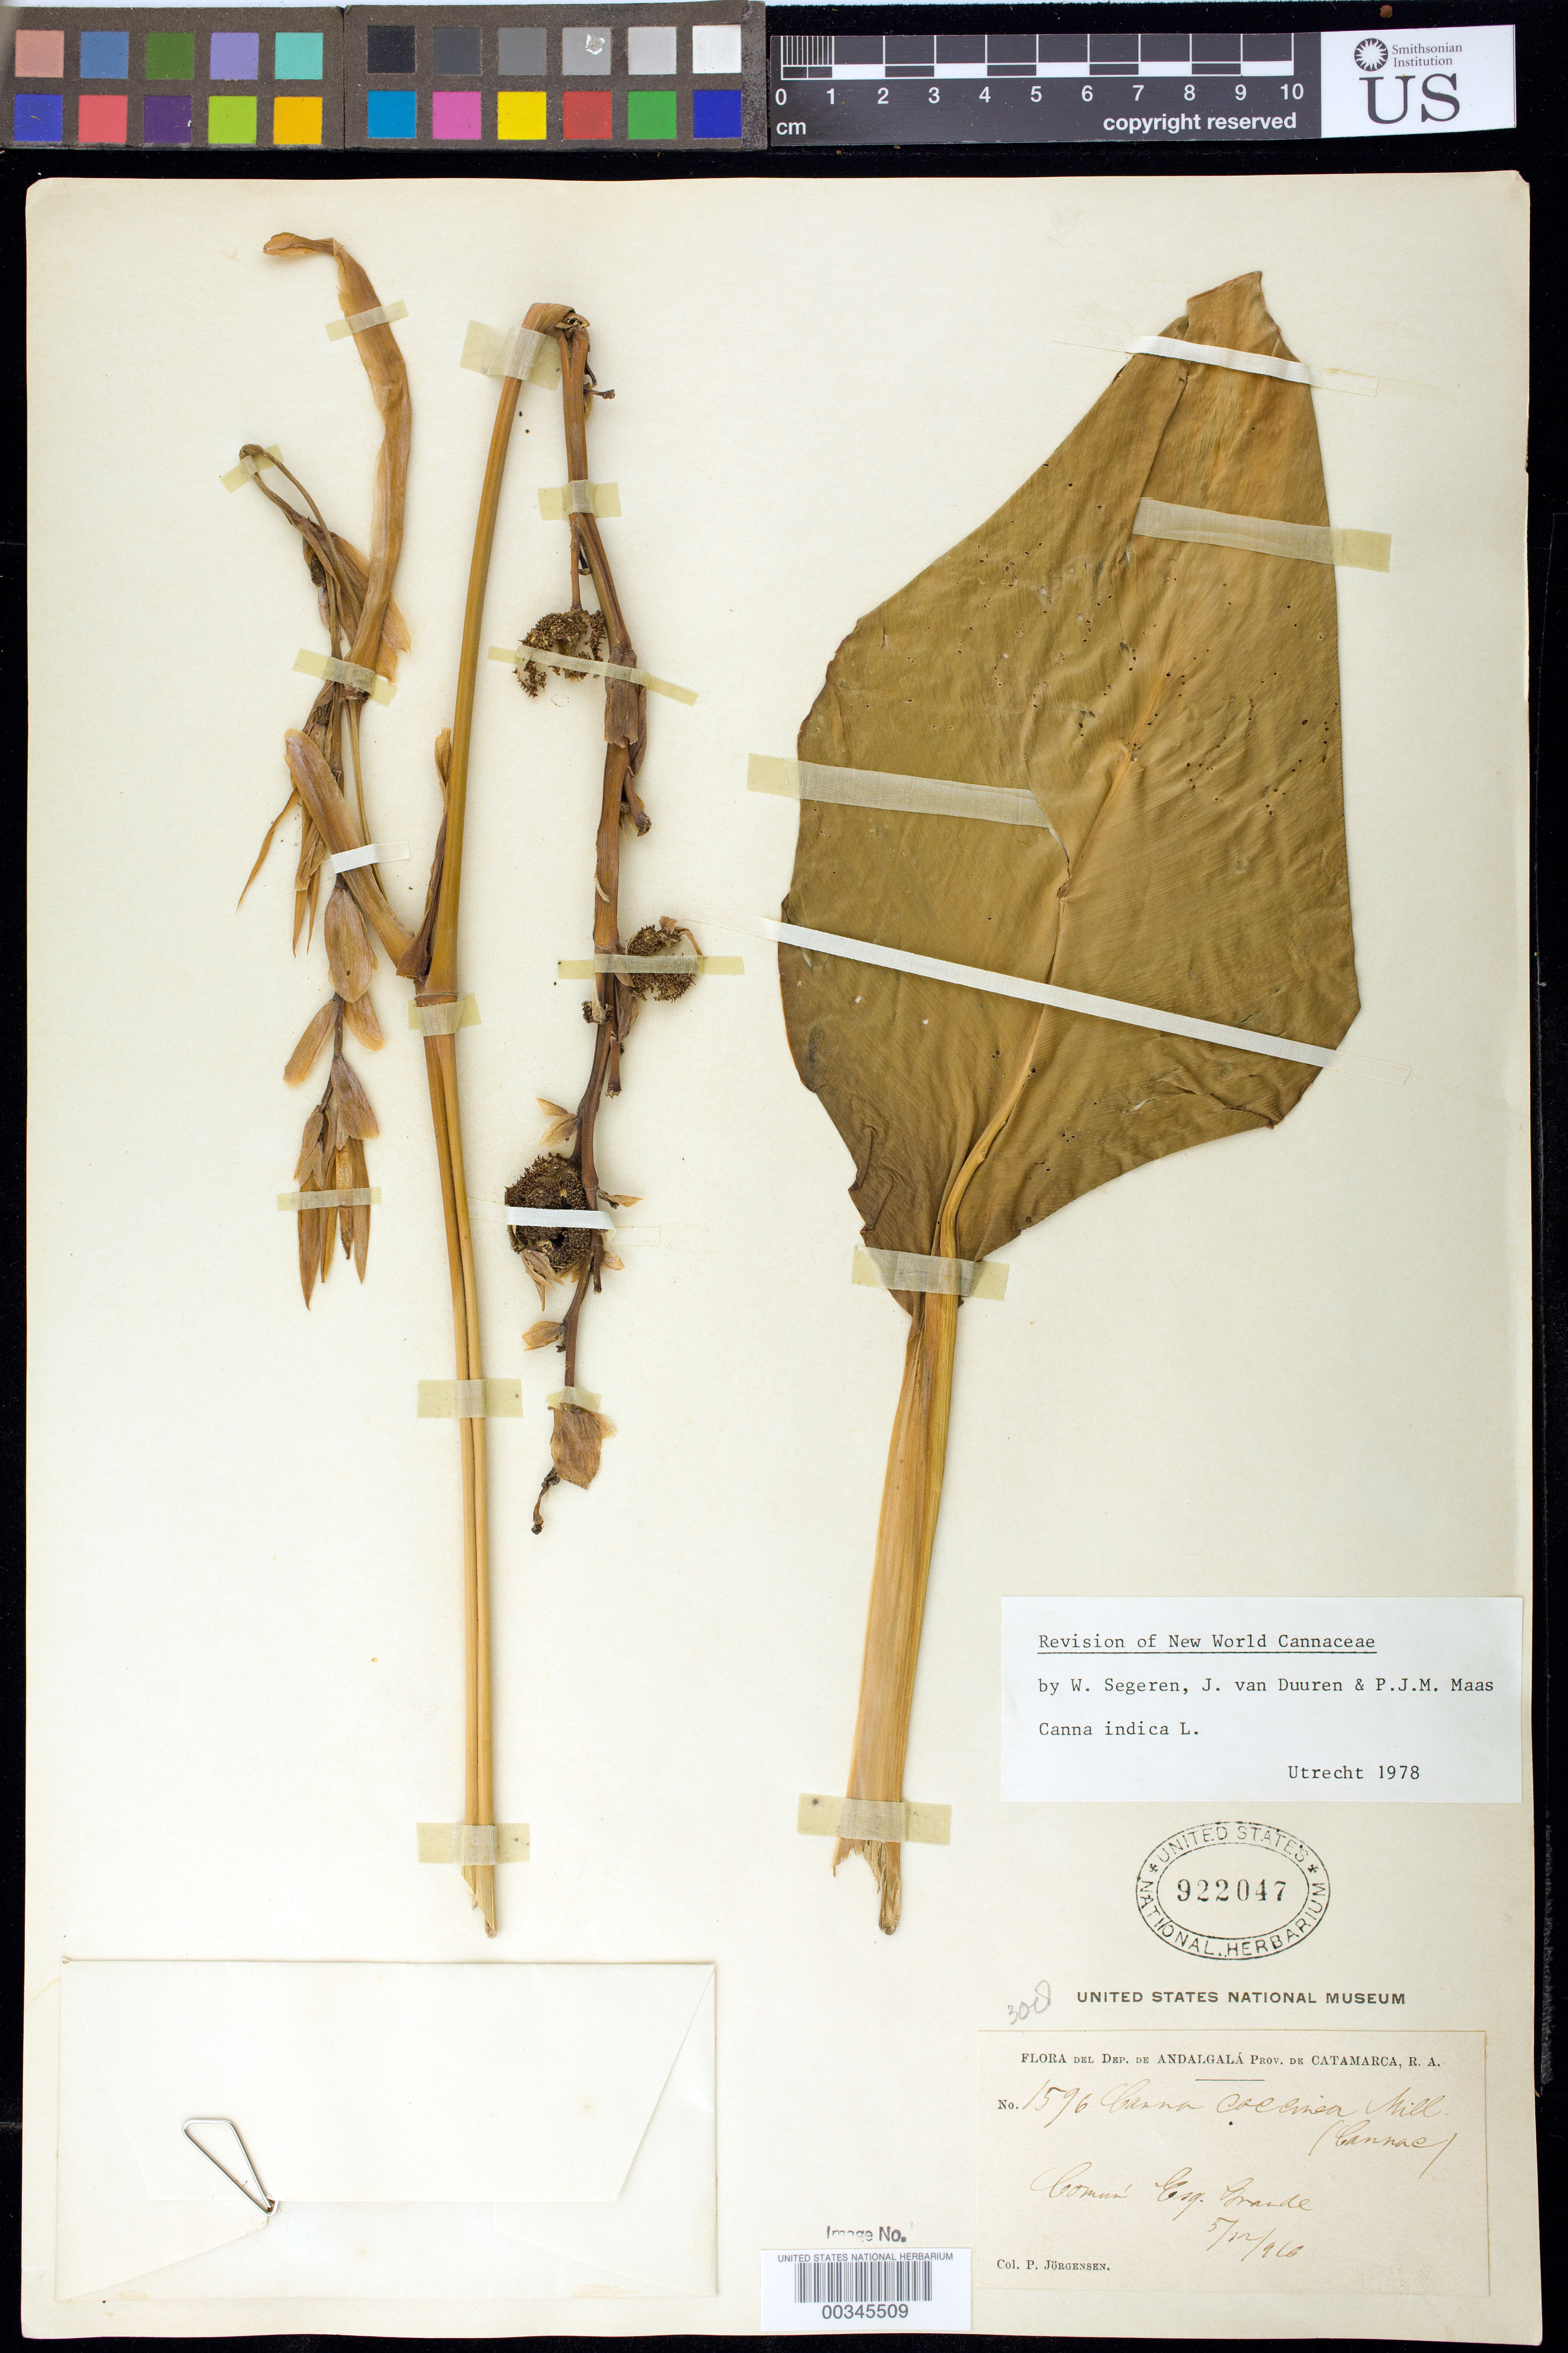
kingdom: Plantae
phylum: Tracheophyta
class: Liliopsida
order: Zingiberales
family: Cannaceae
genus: Canna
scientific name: Canna indica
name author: L.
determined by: Segeren, W.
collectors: P. Jorgensen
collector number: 1596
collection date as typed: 05 Dec 1910 or 12 May 1910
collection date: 1910-05-12 or 1910-12-05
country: Argentina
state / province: Catamarca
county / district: Andalgalá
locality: Comun esq. Brande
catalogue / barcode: US 922047